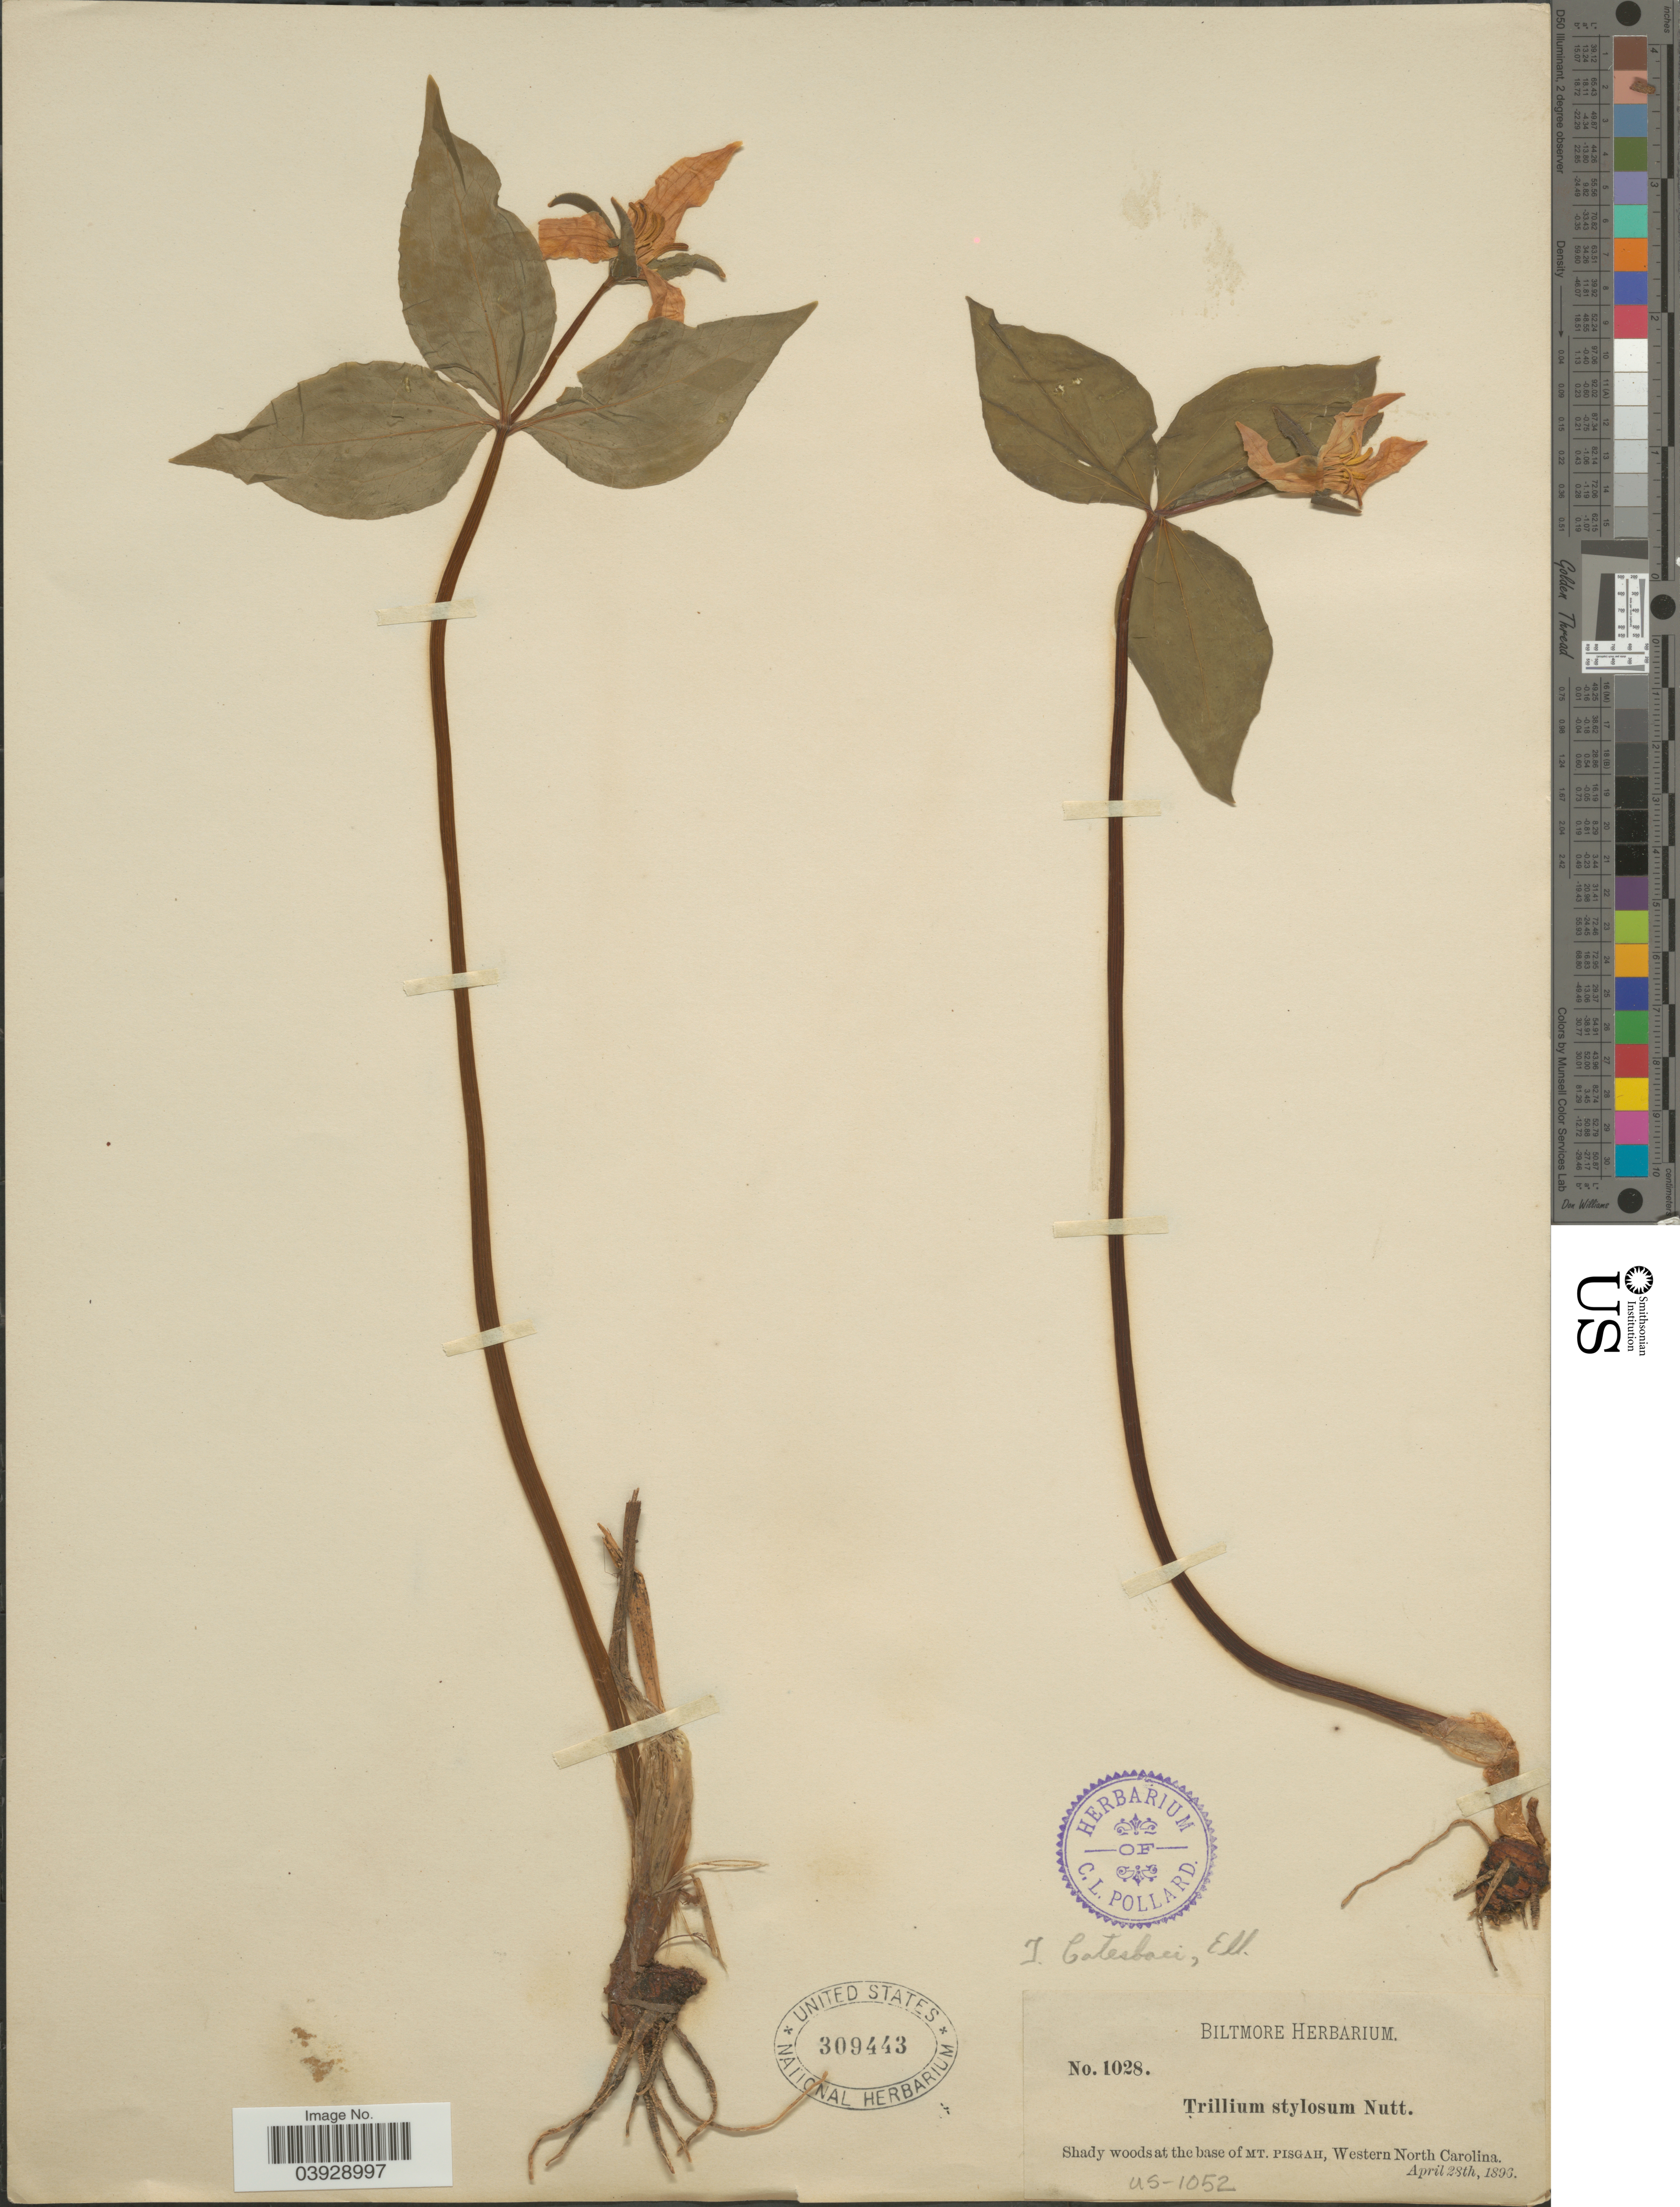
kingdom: Plantae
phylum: Tracheophyta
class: Liliopsida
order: Liliales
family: Melanthiaceae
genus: Trillium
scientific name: Trillium catesbaei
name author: Elliott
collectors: ex herb. Biltmore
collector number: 1028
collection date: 1896-04-28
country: United States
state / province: North Carolina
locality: At the base of Mt. Pisgah, Western North Carolina.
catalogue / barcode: US 309443